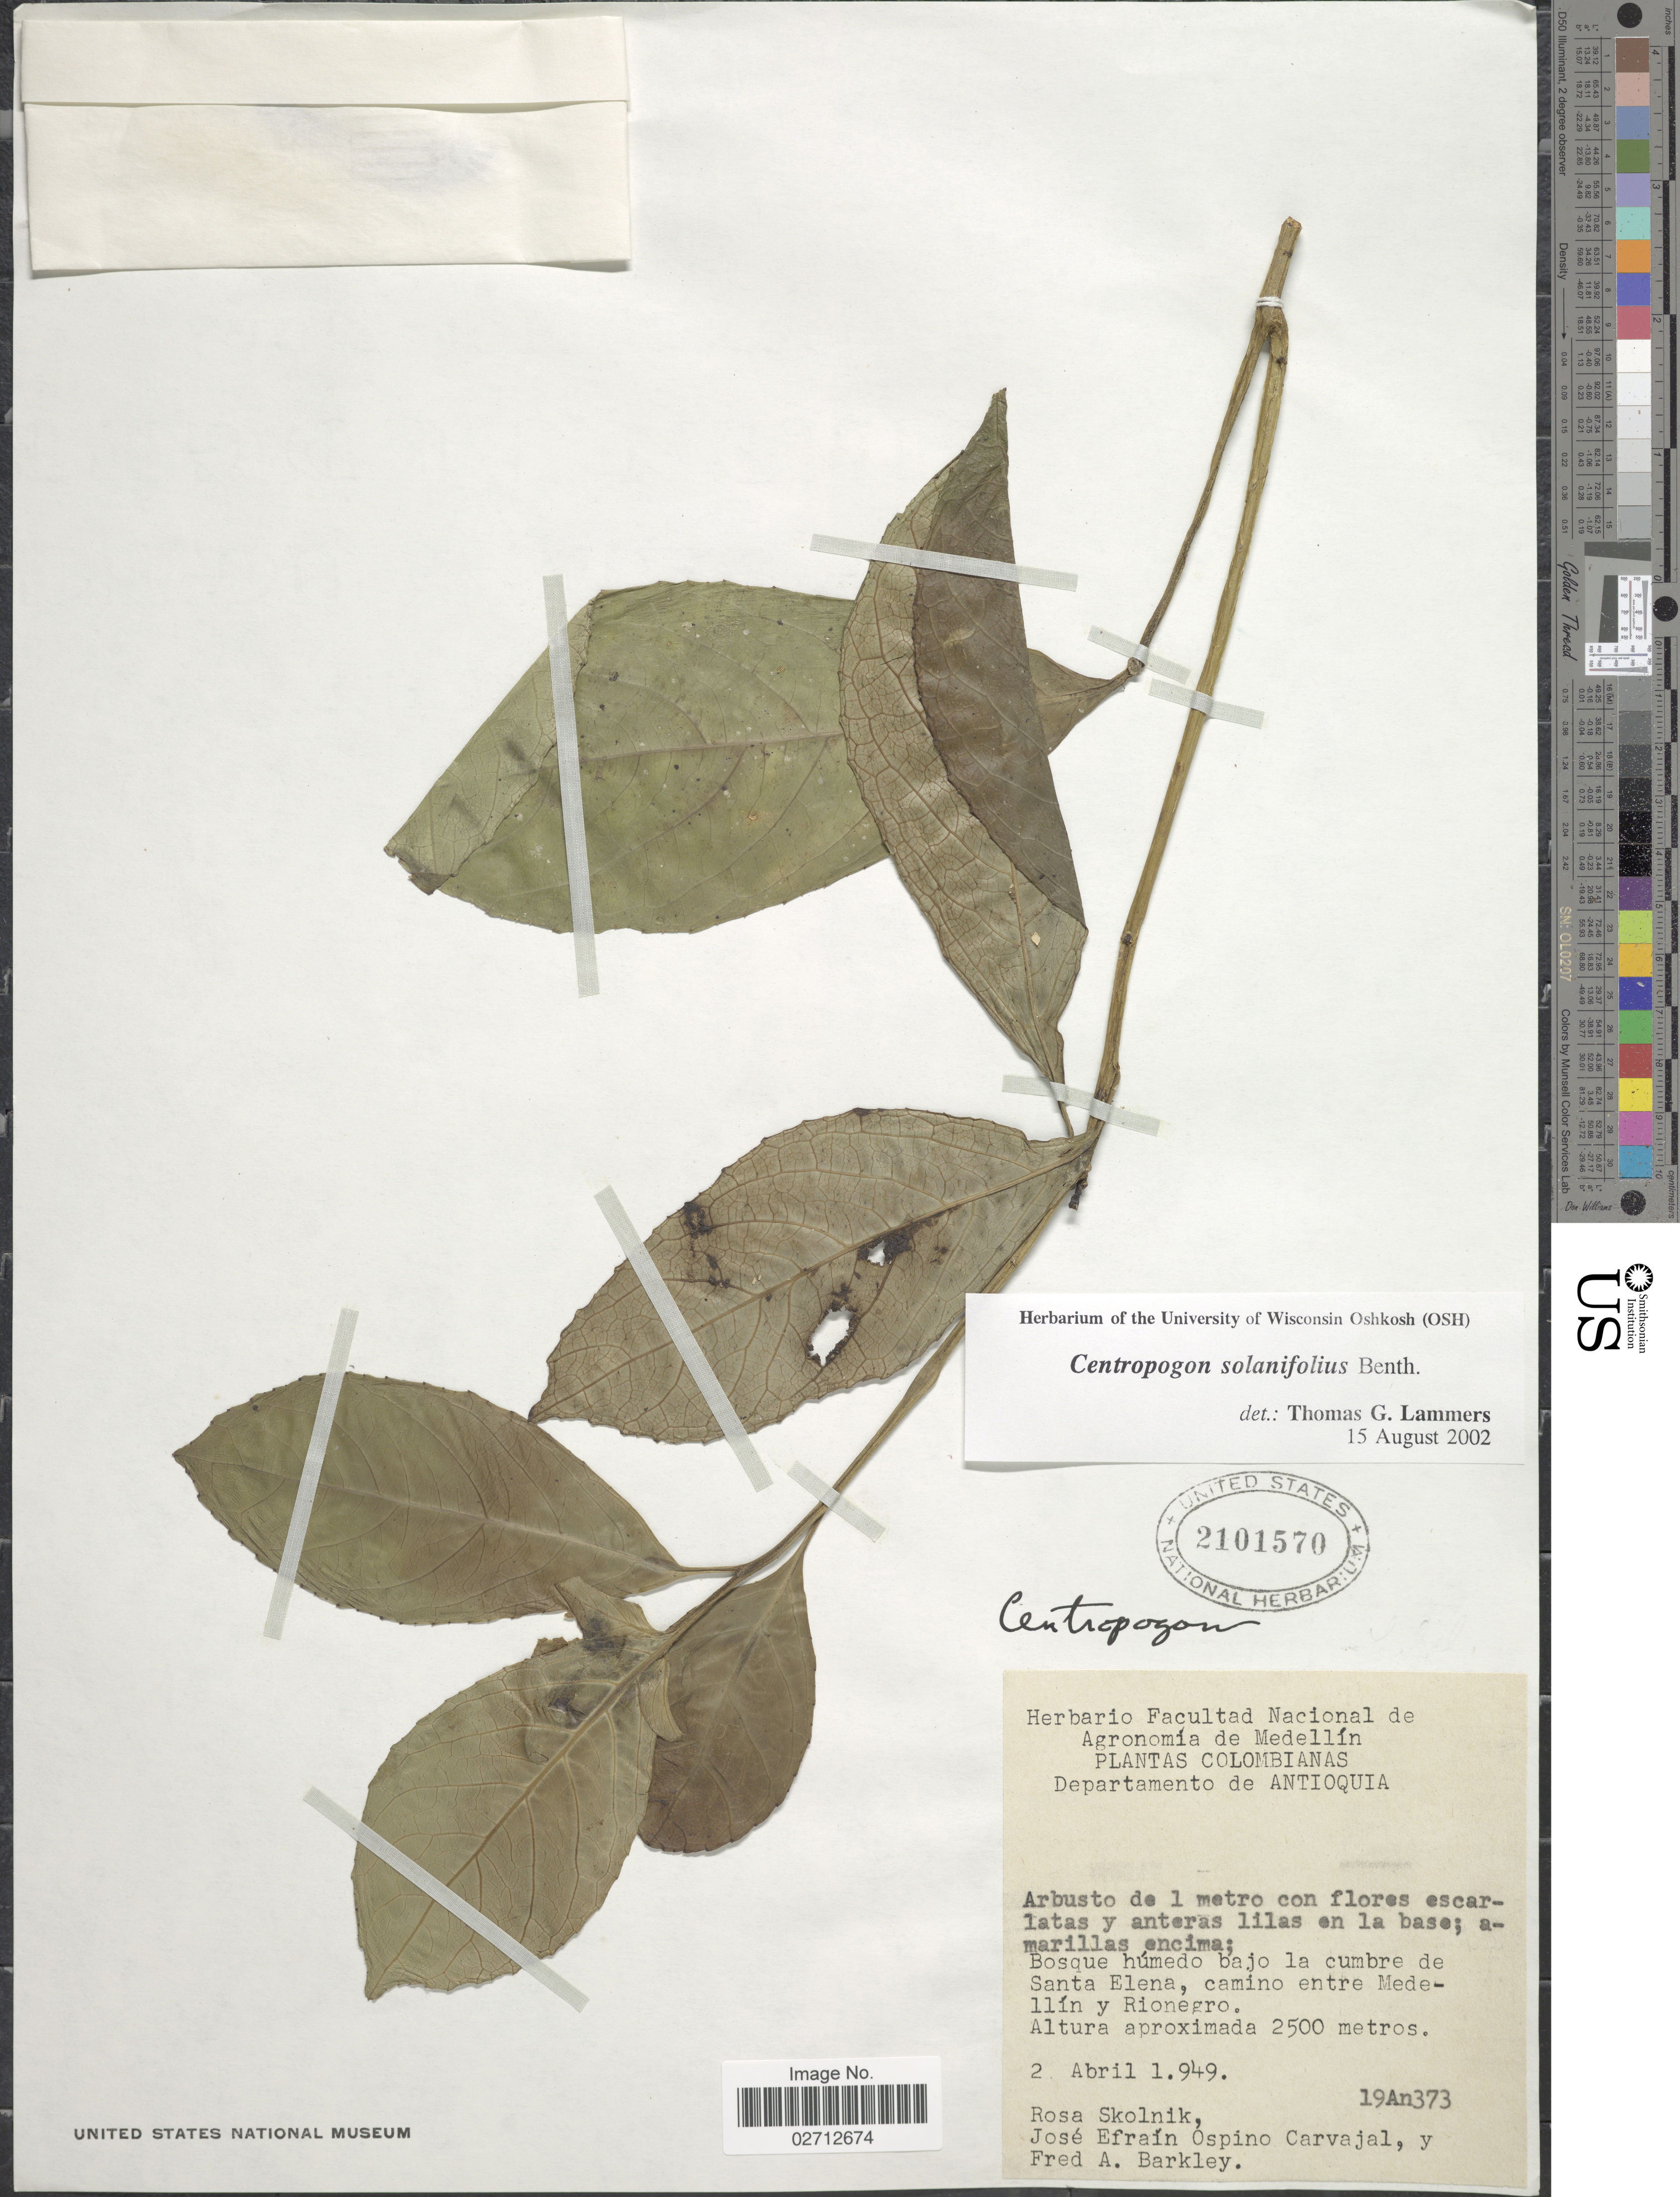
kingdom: Plantae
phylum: Tracheophyta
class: Magnoliopsida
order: Asterales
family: Campanulaceae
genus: Centropogon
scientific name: Centropogon solanifolius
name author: Benth.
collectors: R. Skolnik, J. Ospino Carvajal & F. A. Barkley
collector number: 19An373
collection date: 1949-04-02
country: Colombia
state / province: Antioquia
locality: Departamento de Antioquia, Bosque húmedo bajo la cumbre de Santa Elena, camino entre Medellín y Rionegro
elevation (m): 2500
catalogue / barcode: US 2101570